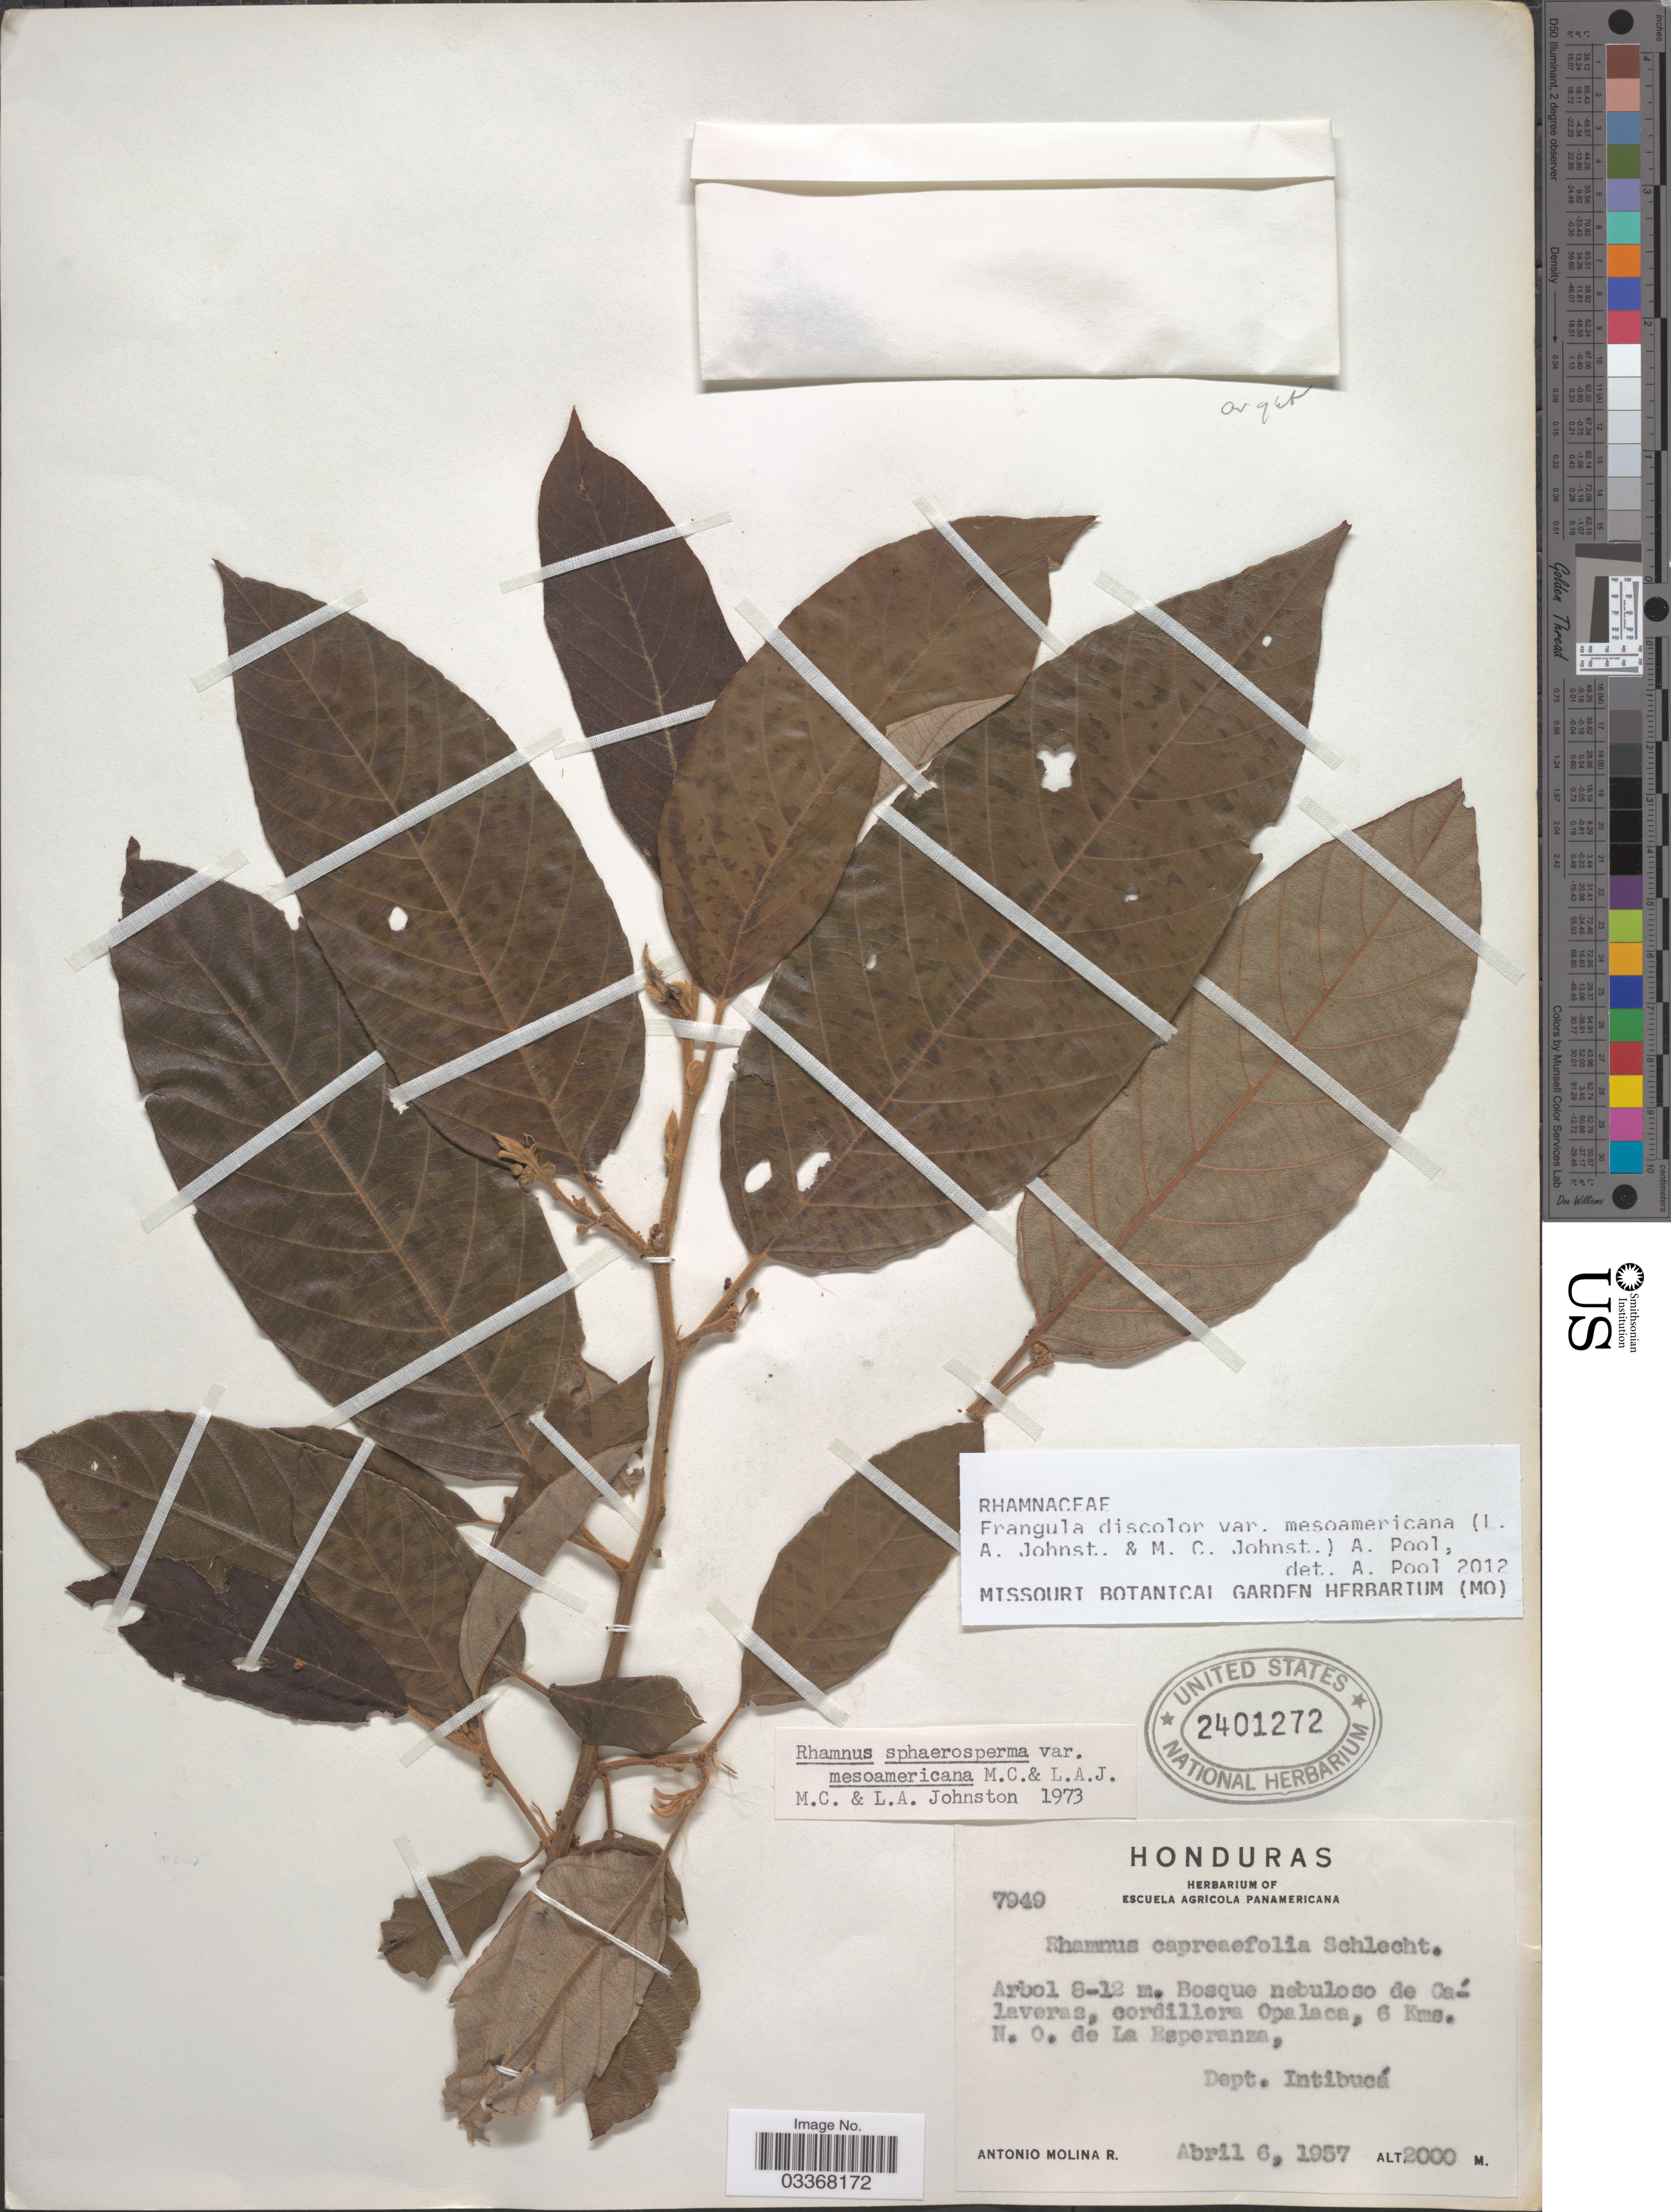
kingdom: Plantae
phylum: Tracheophyta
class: Magnoliopsida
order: Rosales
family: Rhamnaceae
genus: Frangula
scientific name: Frangula discolor var. mesoamericana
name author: (L.A. Johnst. & M.C. Johnst.) A. Pool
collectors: A. Molina R.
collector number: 7949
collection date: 1957-04-06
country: Honduras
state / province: Intibuca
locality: Bosque nebuloso de Cálaveras, cordillera Opalaca, 6 Kms. N.O. de la Esperanza, Dept. Intibucá.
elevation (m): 2000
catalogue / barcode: US 2401272